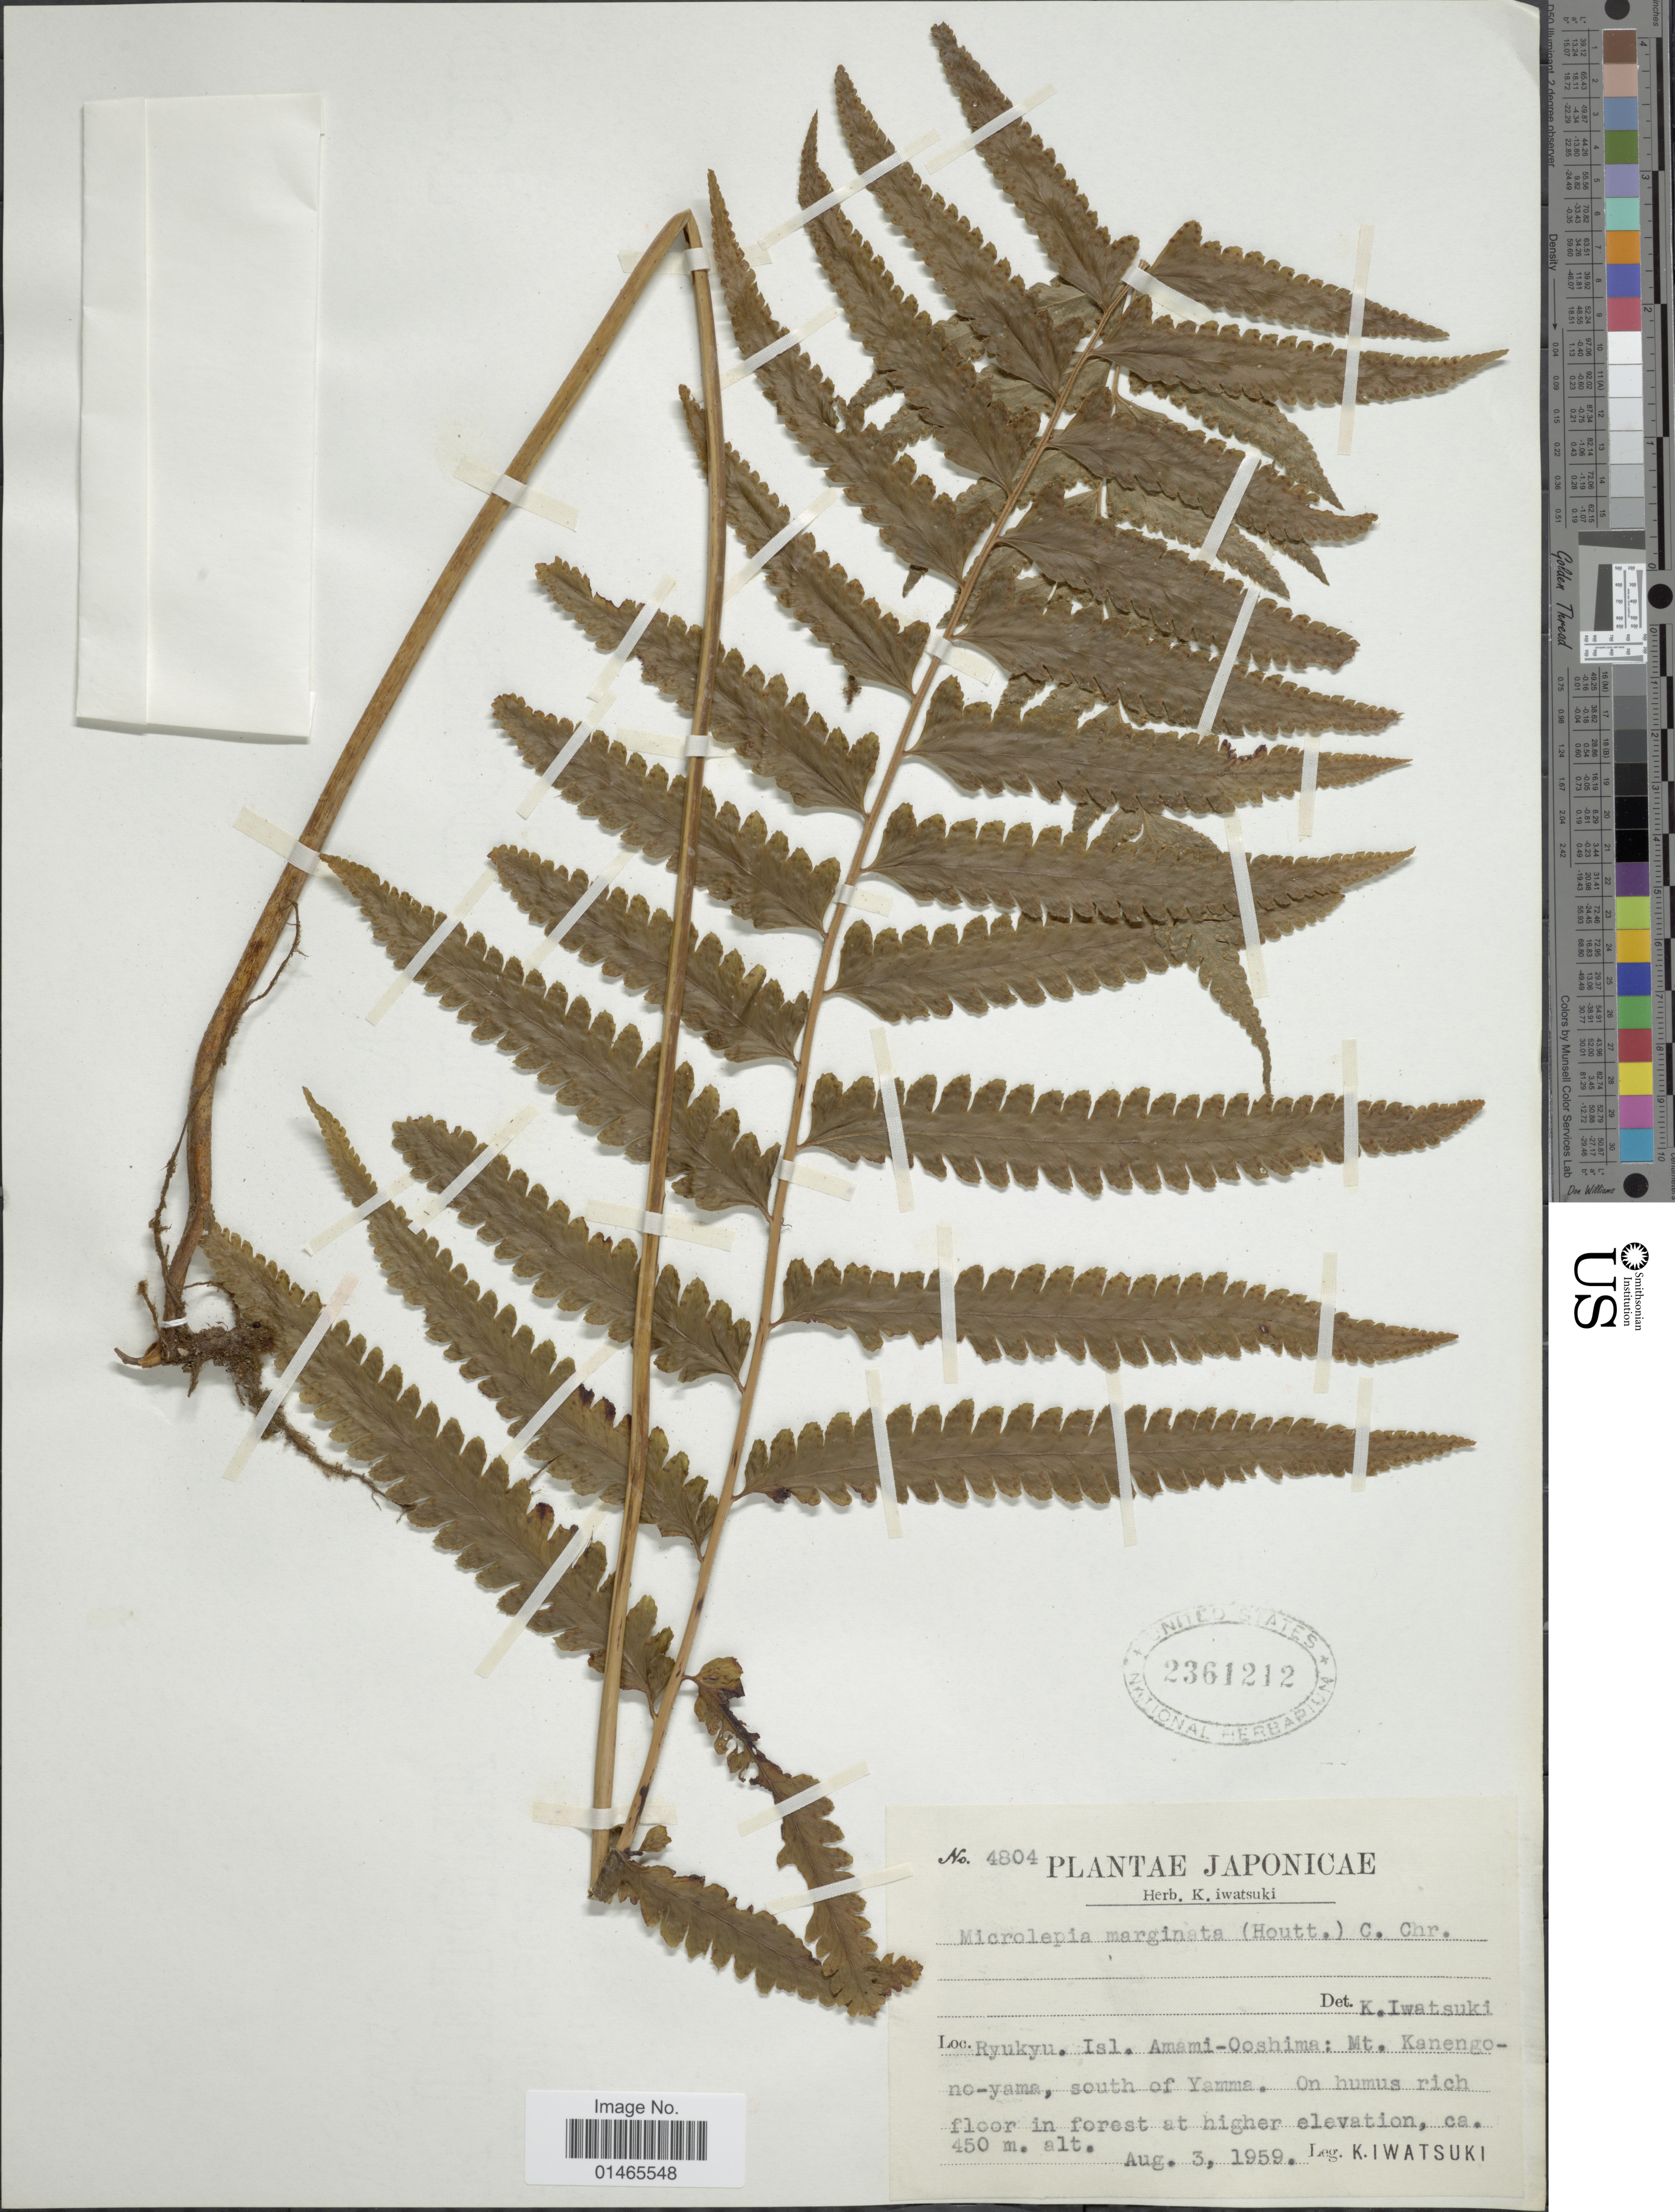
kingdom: Plantae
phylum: Tracheophyta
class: Polypodiopsida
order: Polypodiales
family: Dennstaedtiaceae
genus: Microlepia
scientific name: Microlepia marginata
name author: (Houtt.) C. Chr.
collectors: K. Iwatsuki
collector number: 4804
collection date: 1959-08-03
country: Japan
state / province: Okinawa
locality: Ryukyu Isl., Amami-Ooshima: Mt. Kanengo-no-yama, south of Yamma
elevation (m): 450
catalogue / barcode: US 2361212